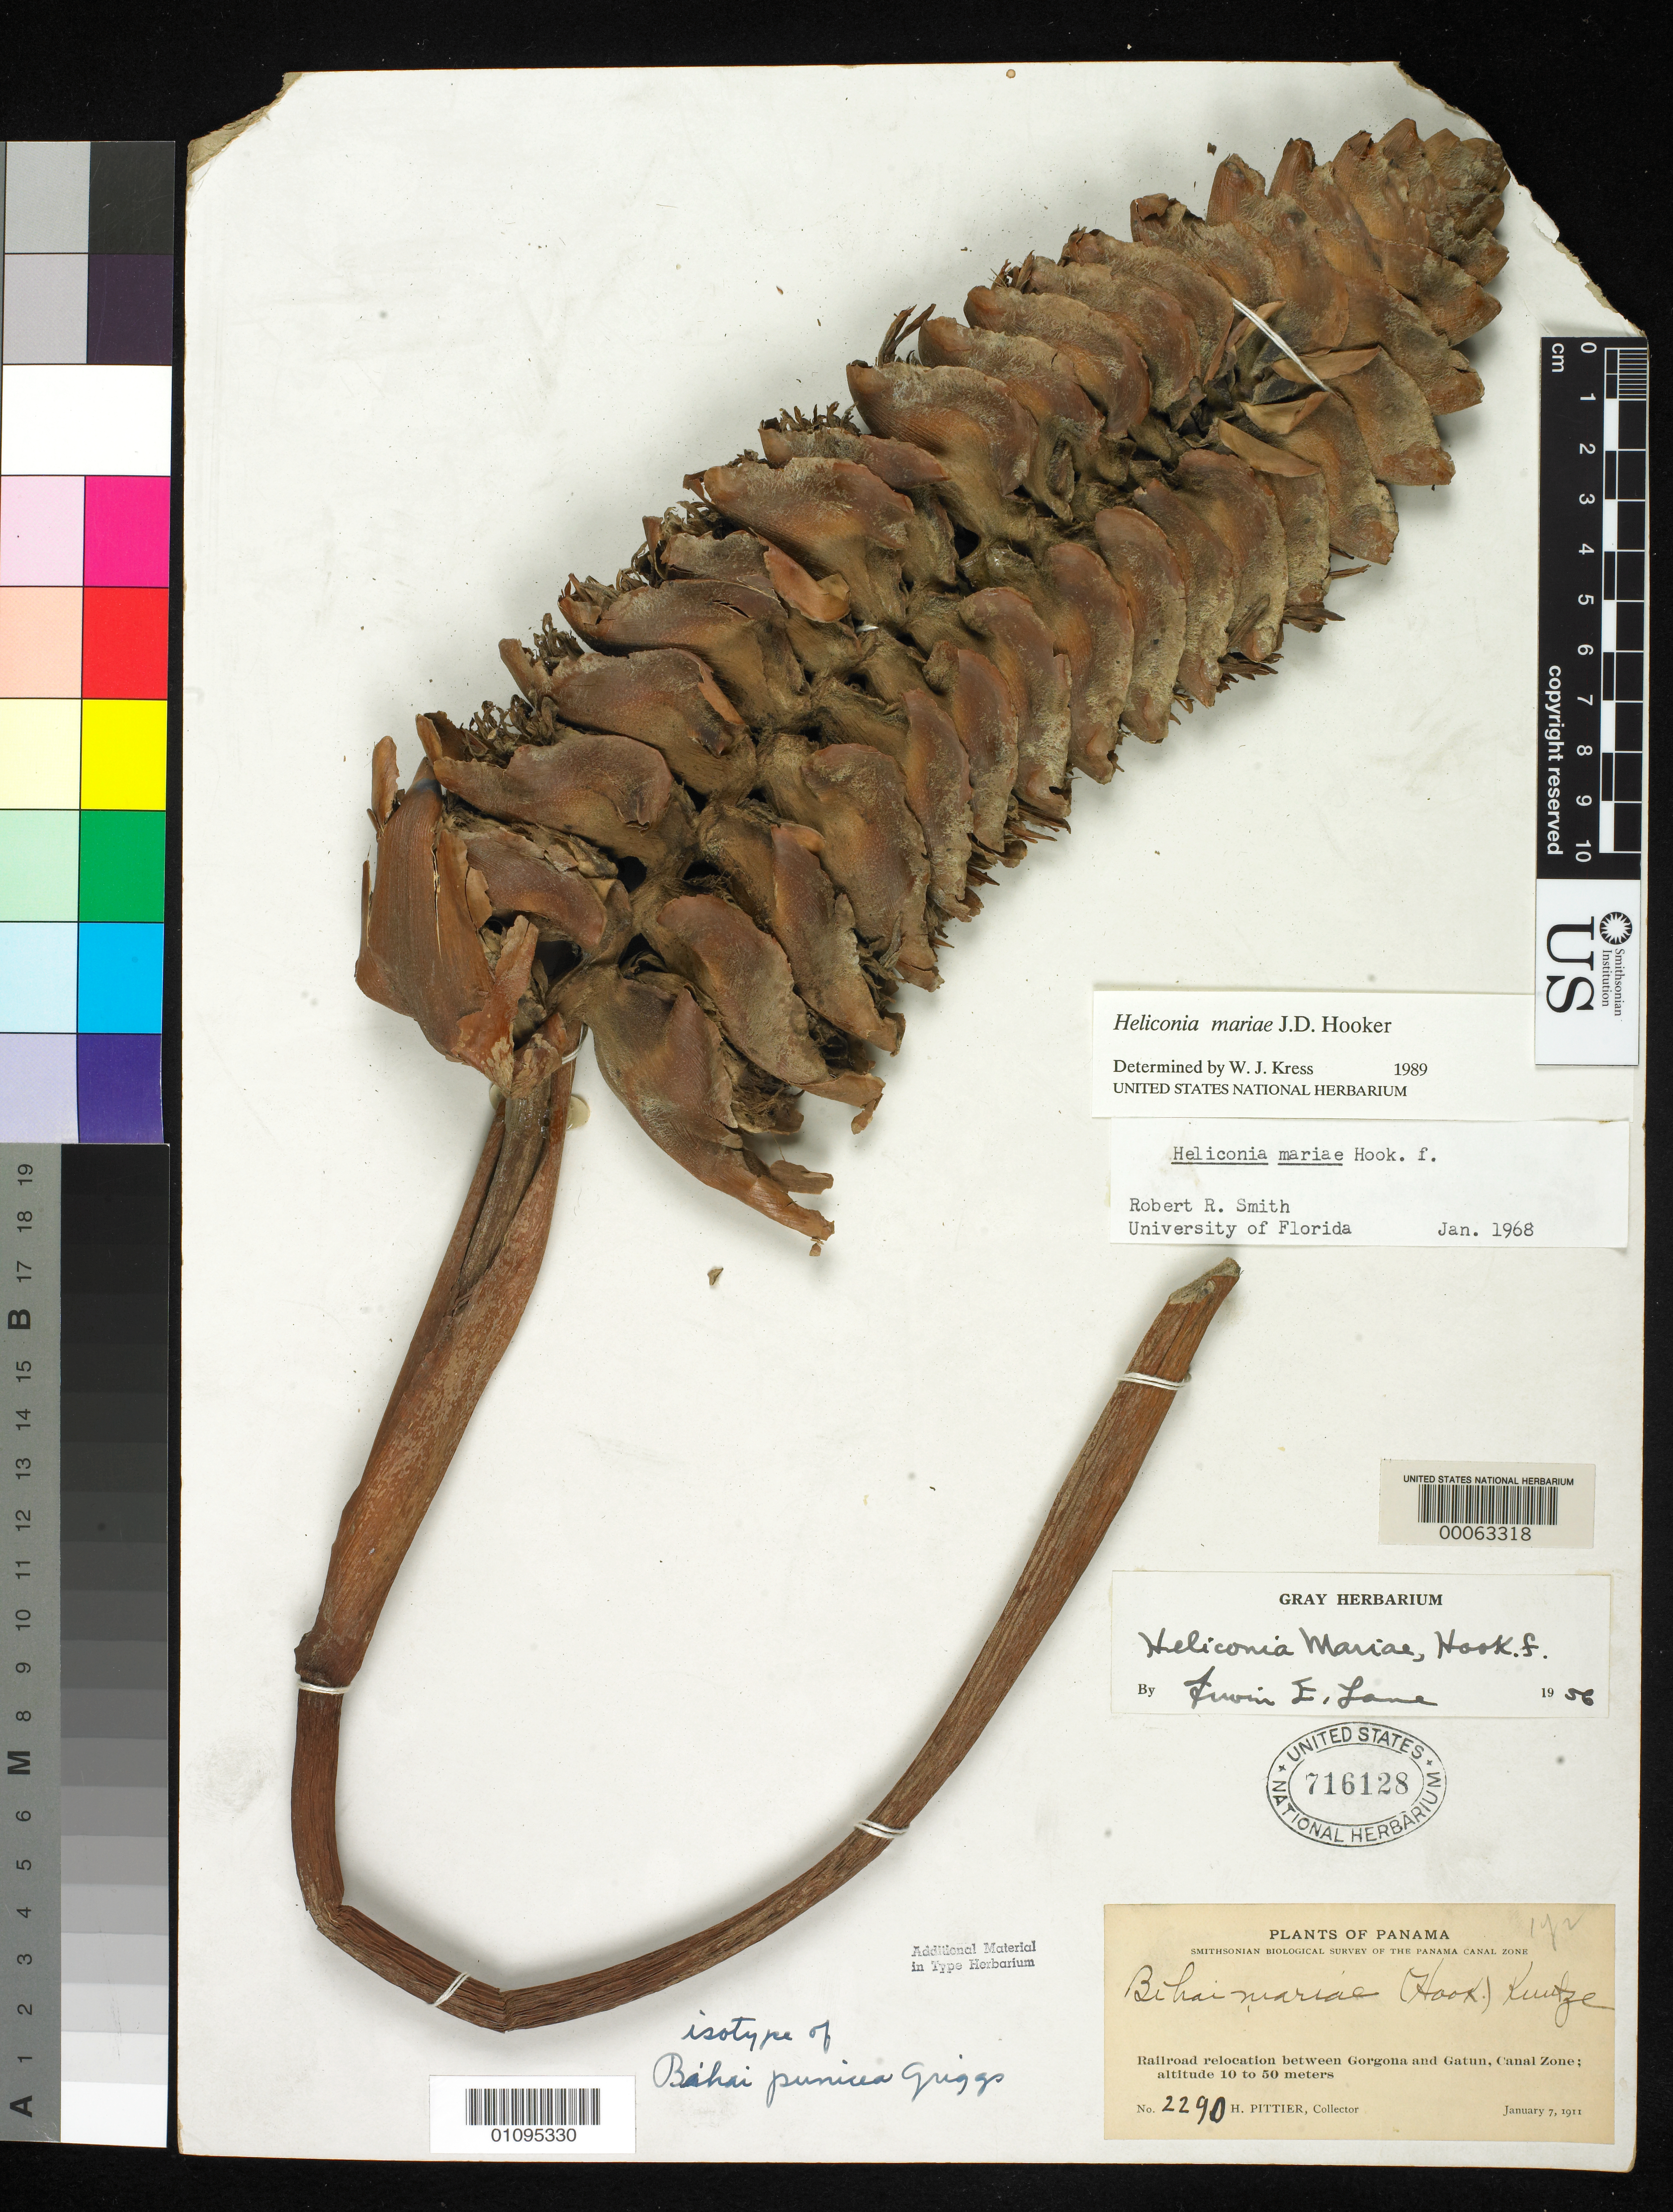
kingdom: Plantae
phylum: Tracheophyta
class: Liliopsida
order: Zingiberales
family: Heliconiaceae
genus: Bihai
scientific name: Bihai punicea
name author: R.F. Griggs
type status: Isotype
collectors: H. F. Pittier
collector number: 2290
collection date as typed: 07 Jan 1911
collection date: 1911-01-07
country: Panama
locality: Railroad relocation between Gorgona and Gatun.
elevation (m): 10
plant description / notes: Specimen is annotated "1 of 2" but no corresponding second sheet found.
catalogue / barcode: US 716128